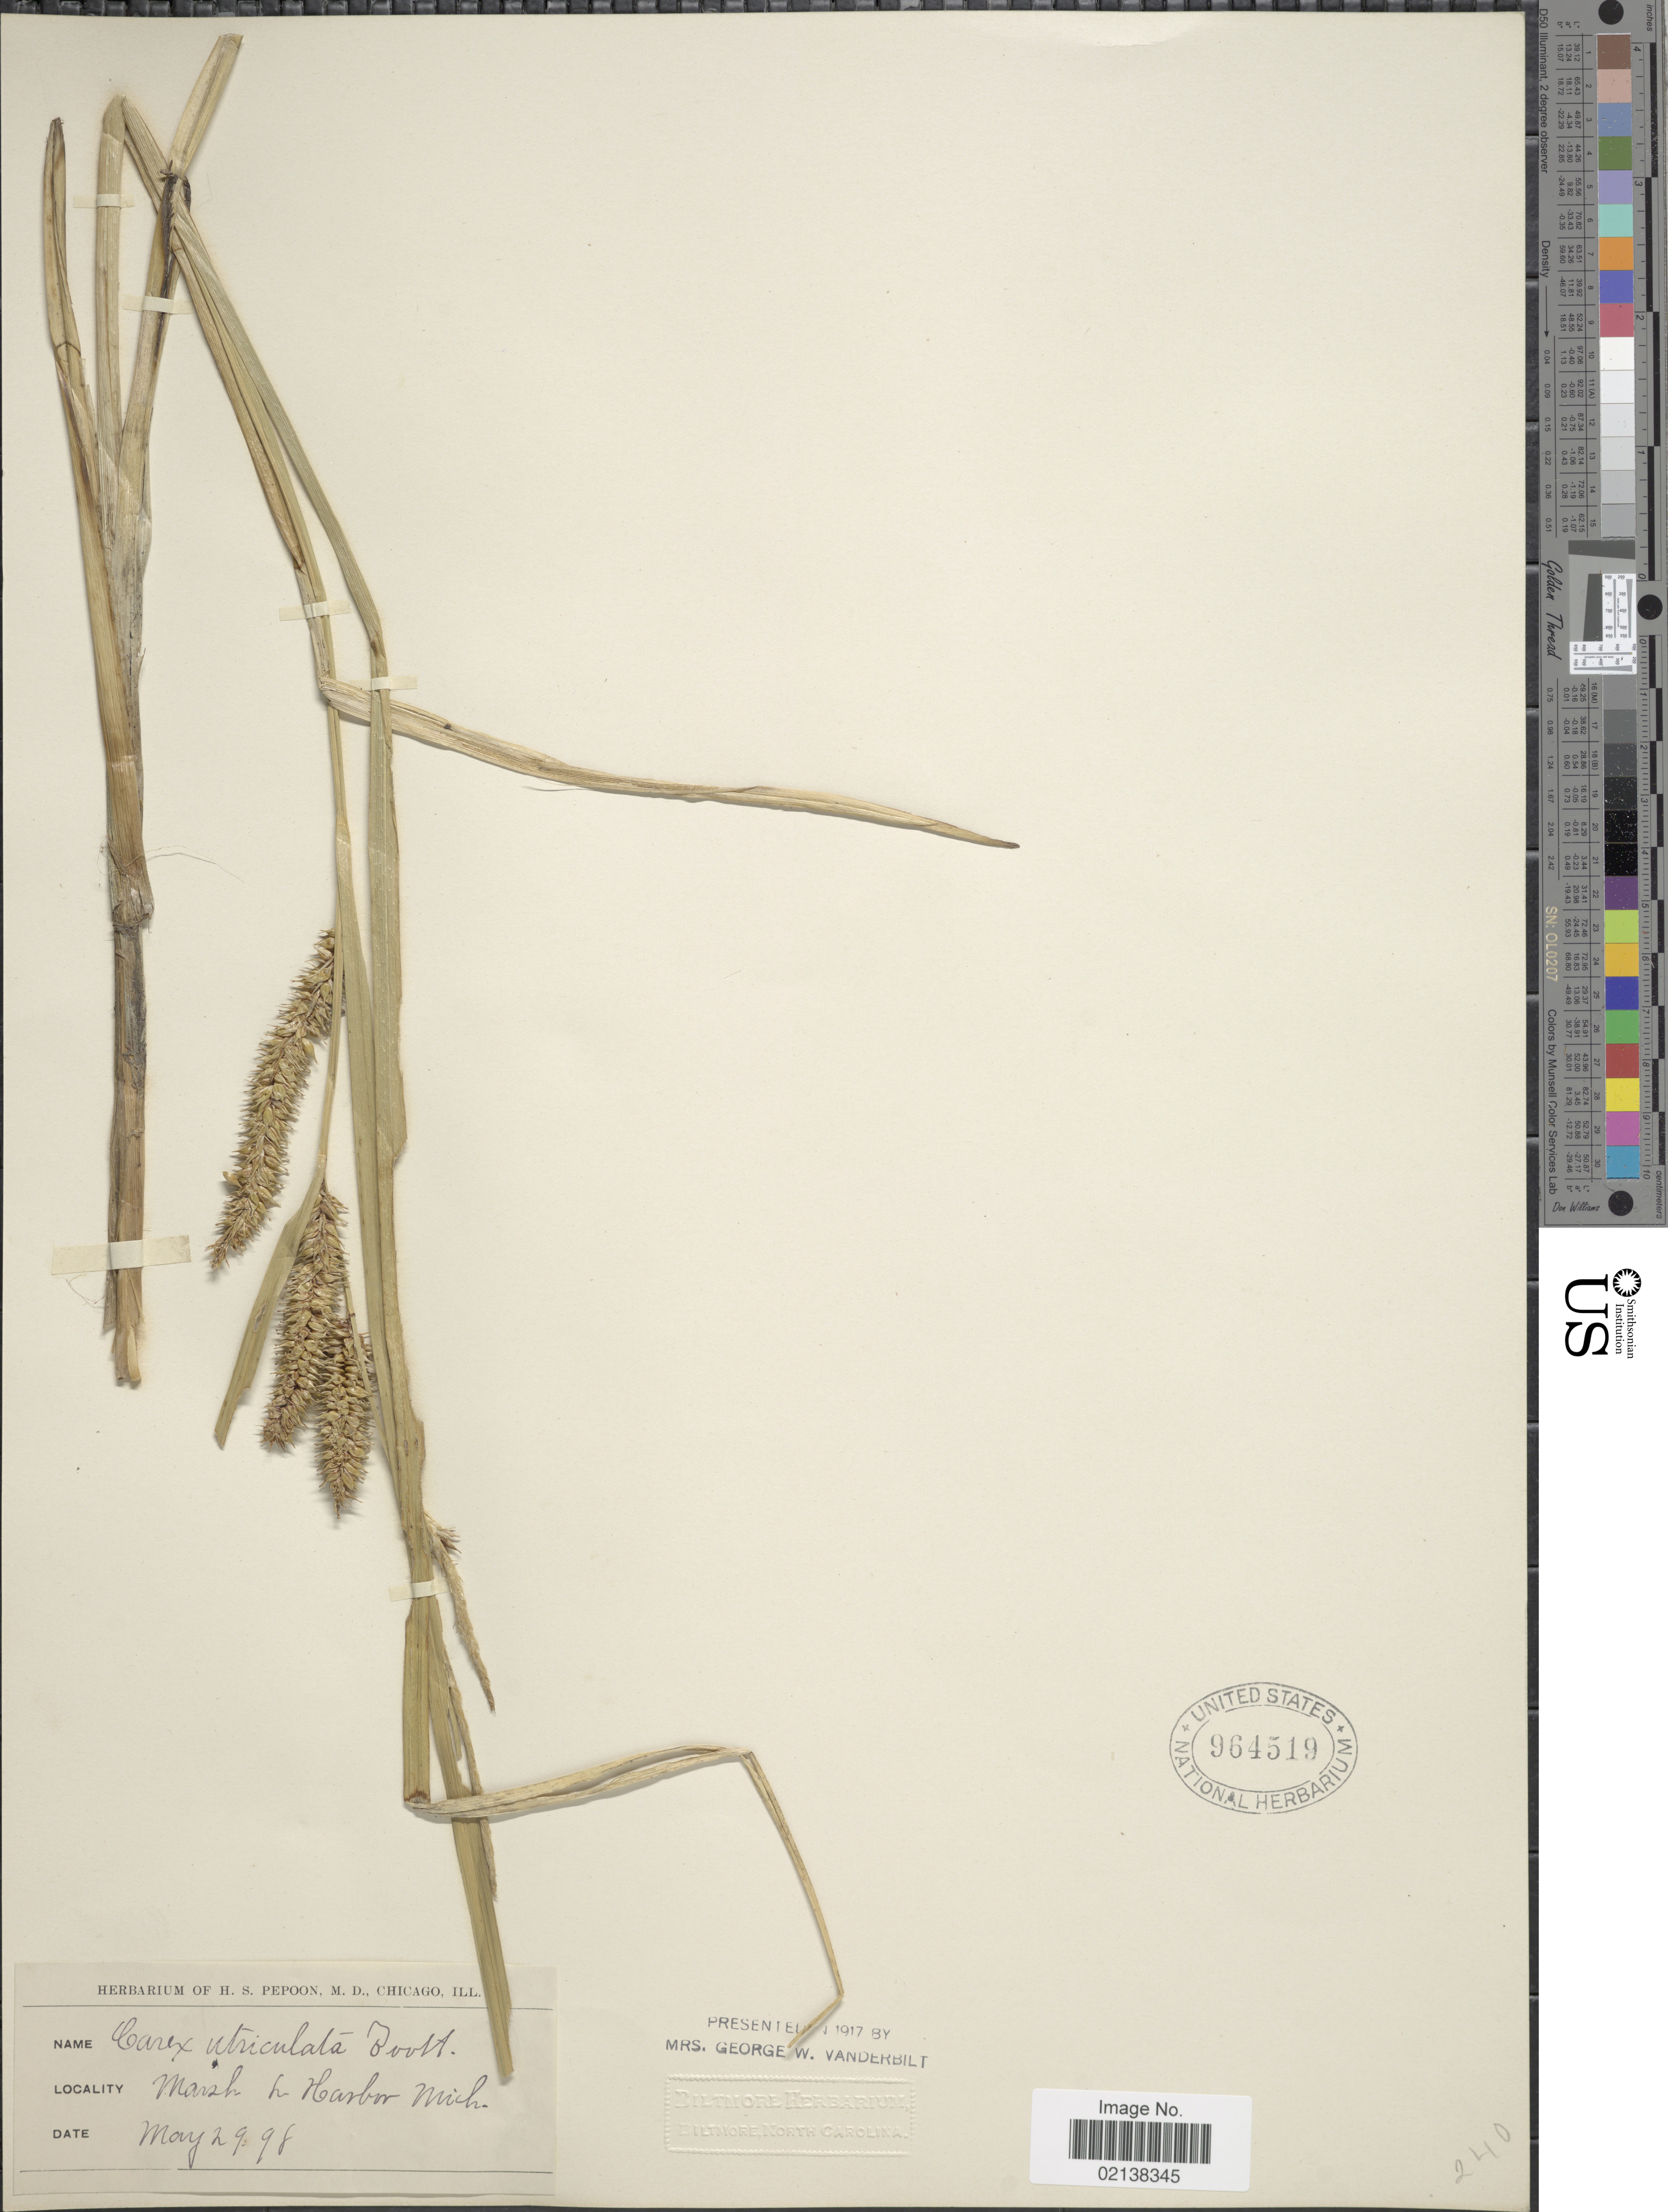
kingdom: Plantae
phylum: Tracheophyta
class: Liliopsida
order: Poales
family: Cyperaceae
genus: Carex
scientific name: Carex utriculata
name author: Boott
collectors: ex herb. H. S. Pepoon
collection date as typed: Transcribed d/m/y: 29/5/98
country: United States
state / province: Michigan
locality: Marsh L. Harbor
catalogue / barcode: US 964519